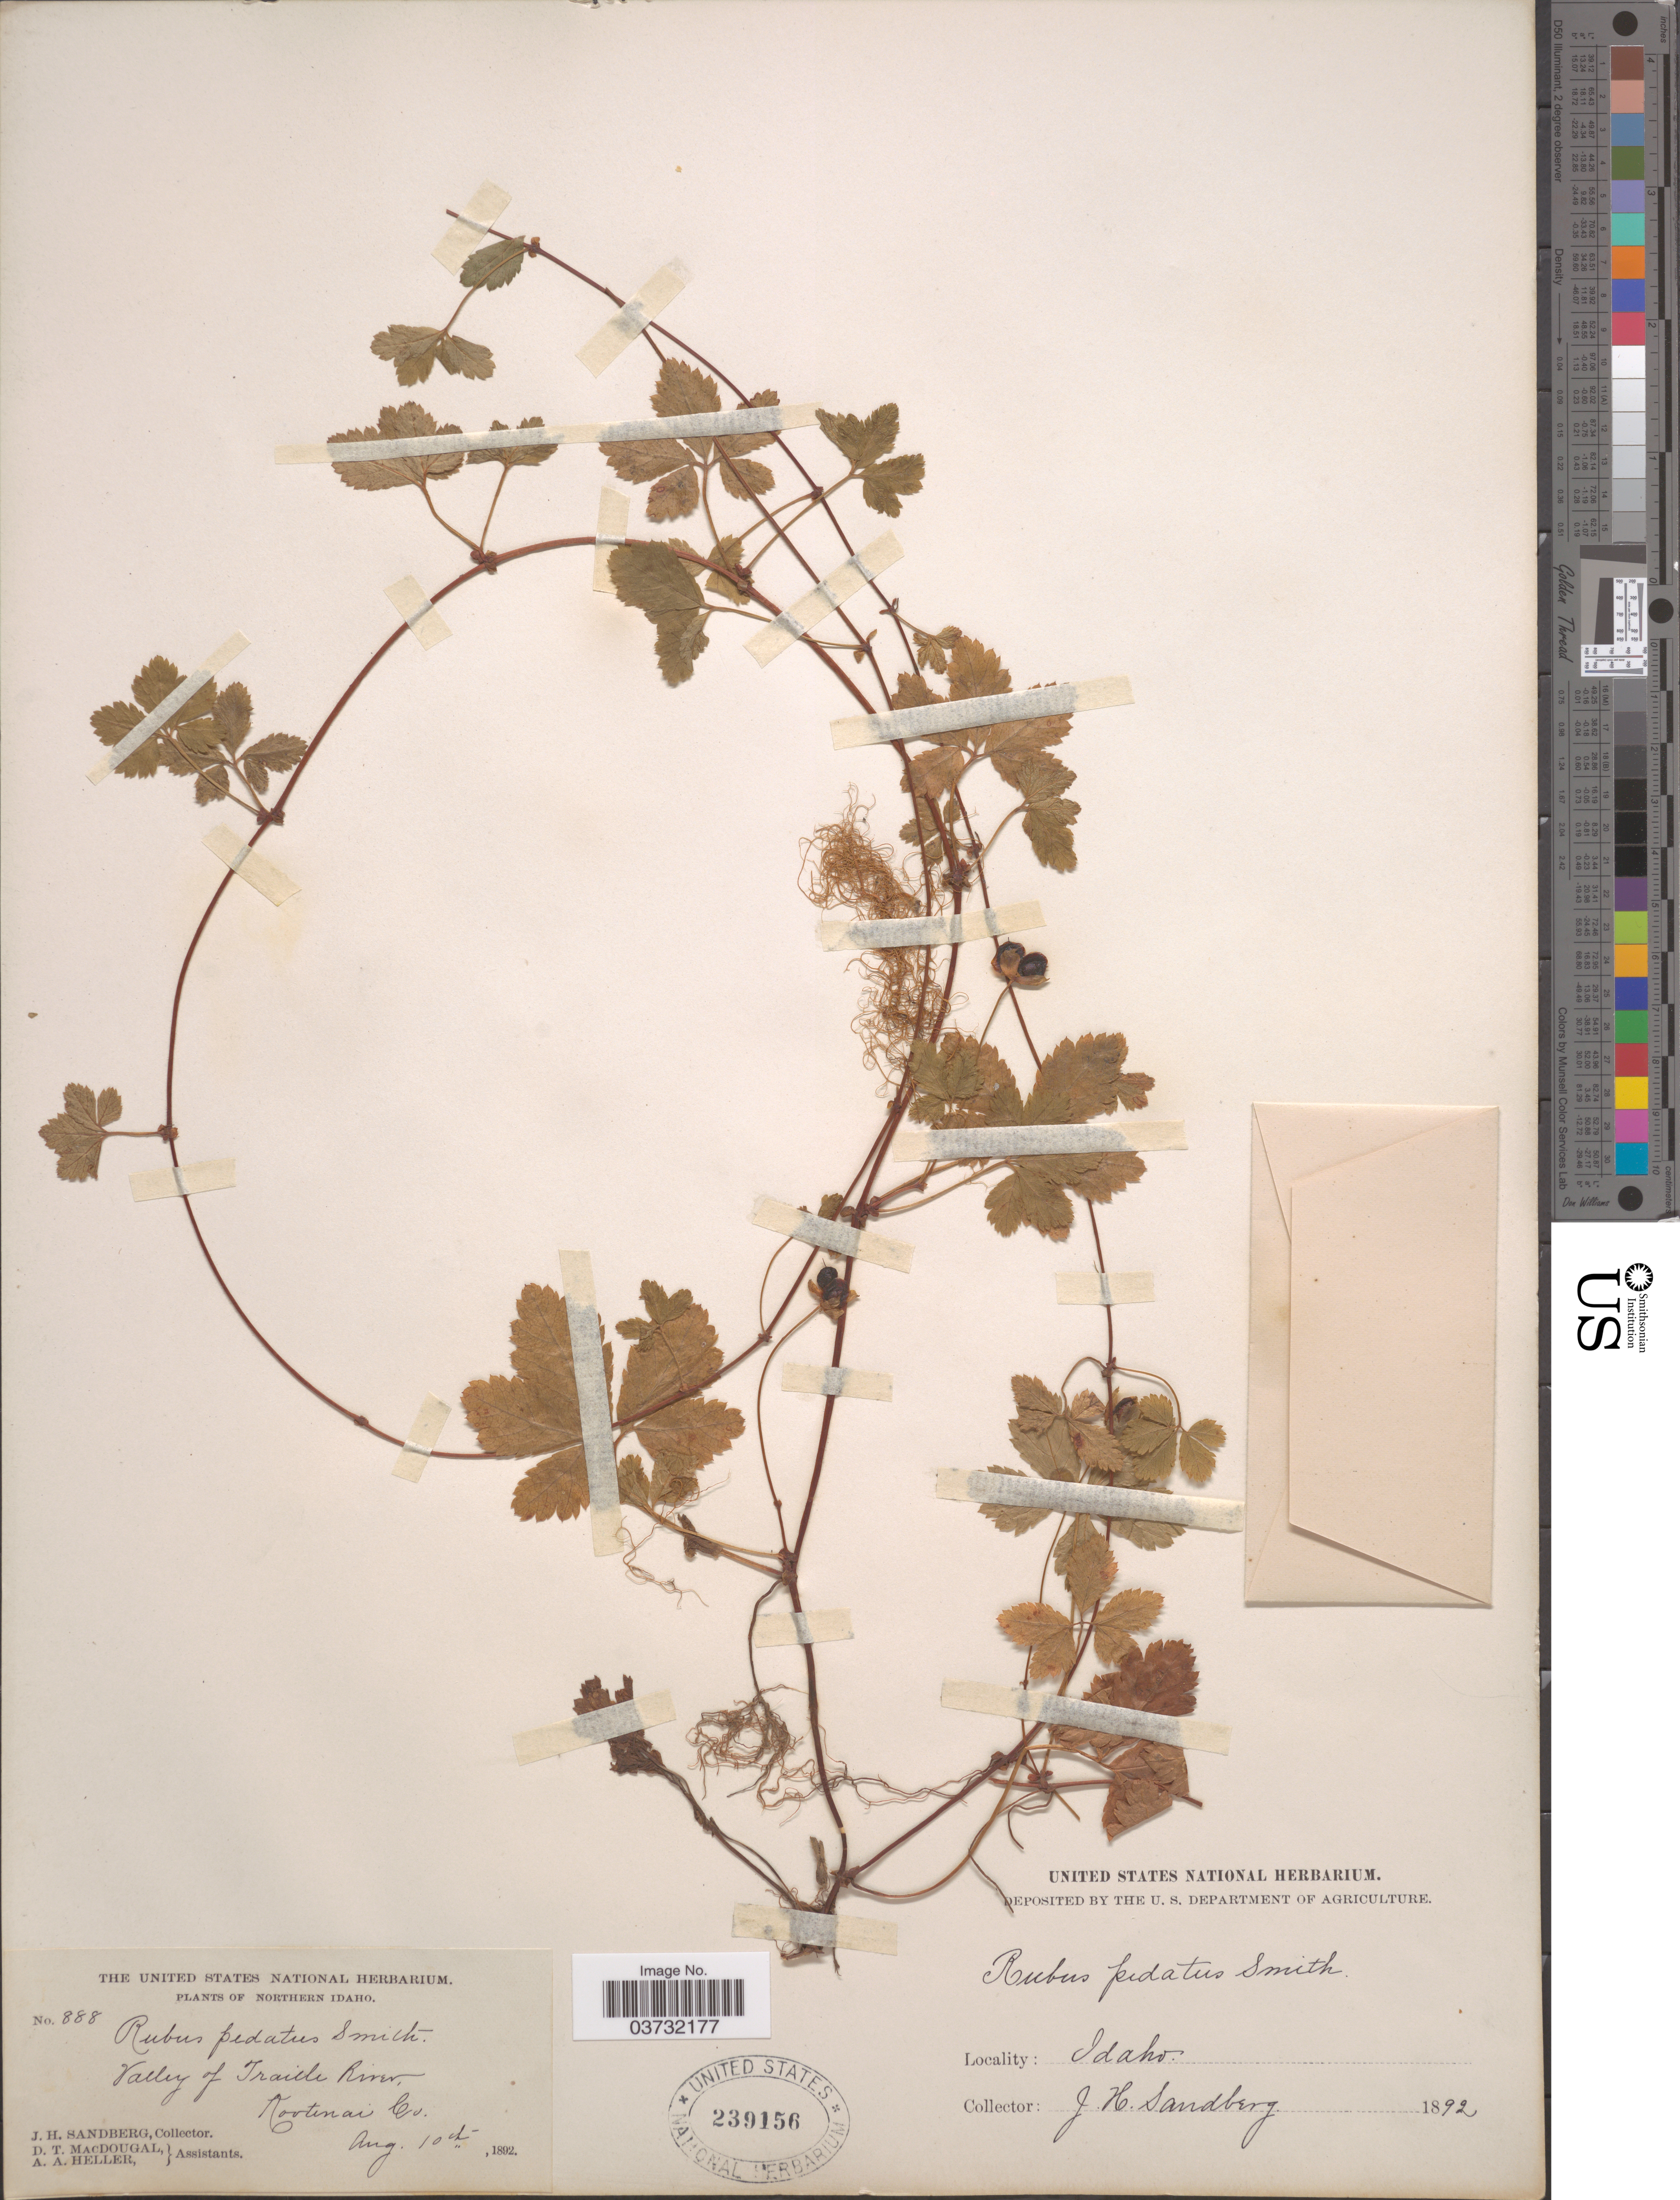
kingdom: Plantae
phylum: Tracheophyta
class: Magnoliopsida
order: Rosales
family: Rosaceae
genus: Rubus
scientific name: Rubus pedatus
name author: Sm.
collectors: J. H. Sandberg, D. T. MacDougal & A. A. Heller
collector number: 888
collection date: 1892-08-10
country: United States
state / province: Idaho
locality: Northern Idaho. Valley of Traille River. Kootenai Co.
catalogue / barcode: US 239156